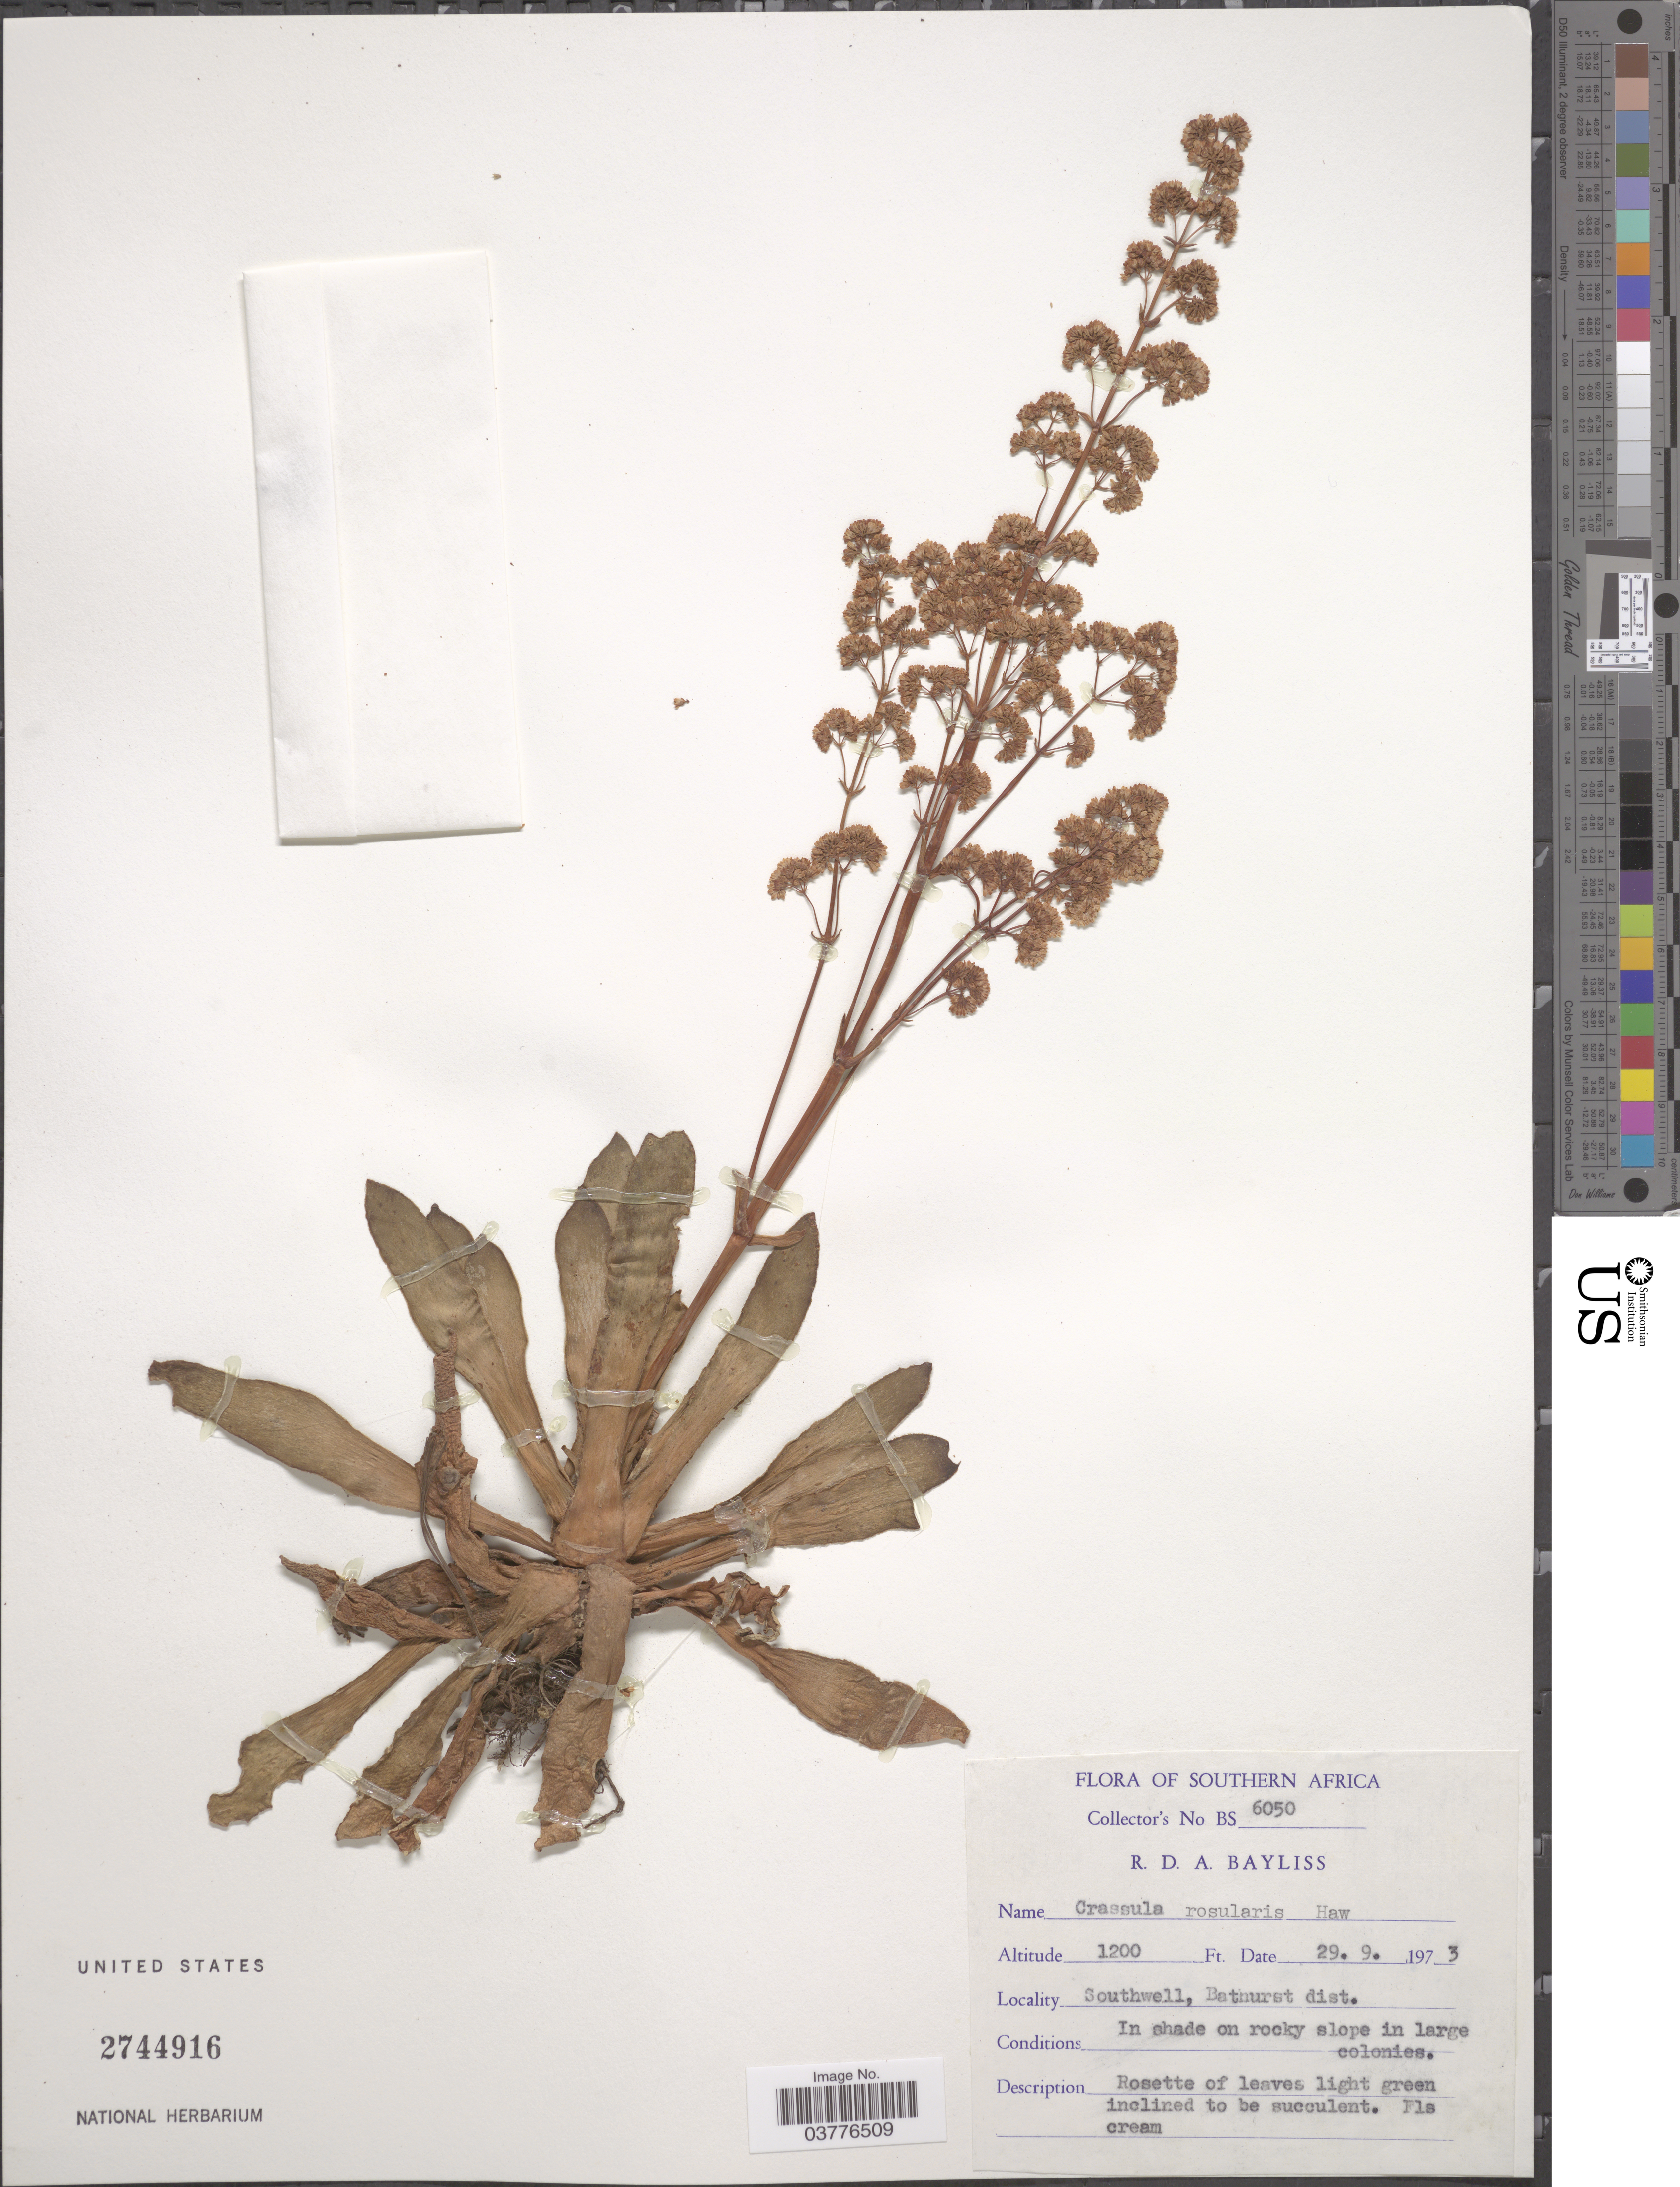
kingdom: Plantae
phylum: Tracheophyta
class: Magnoliopsida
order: Saxifragales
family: Crassulaceae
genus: Crassula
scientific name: Crassula orbicularis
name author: L.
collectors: R. Bayliss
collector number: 6050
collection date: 1973-09-29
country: South Africa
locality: Southern Africa. Southwel, Bathurst dist.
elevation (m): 366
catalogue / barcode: US 2744916